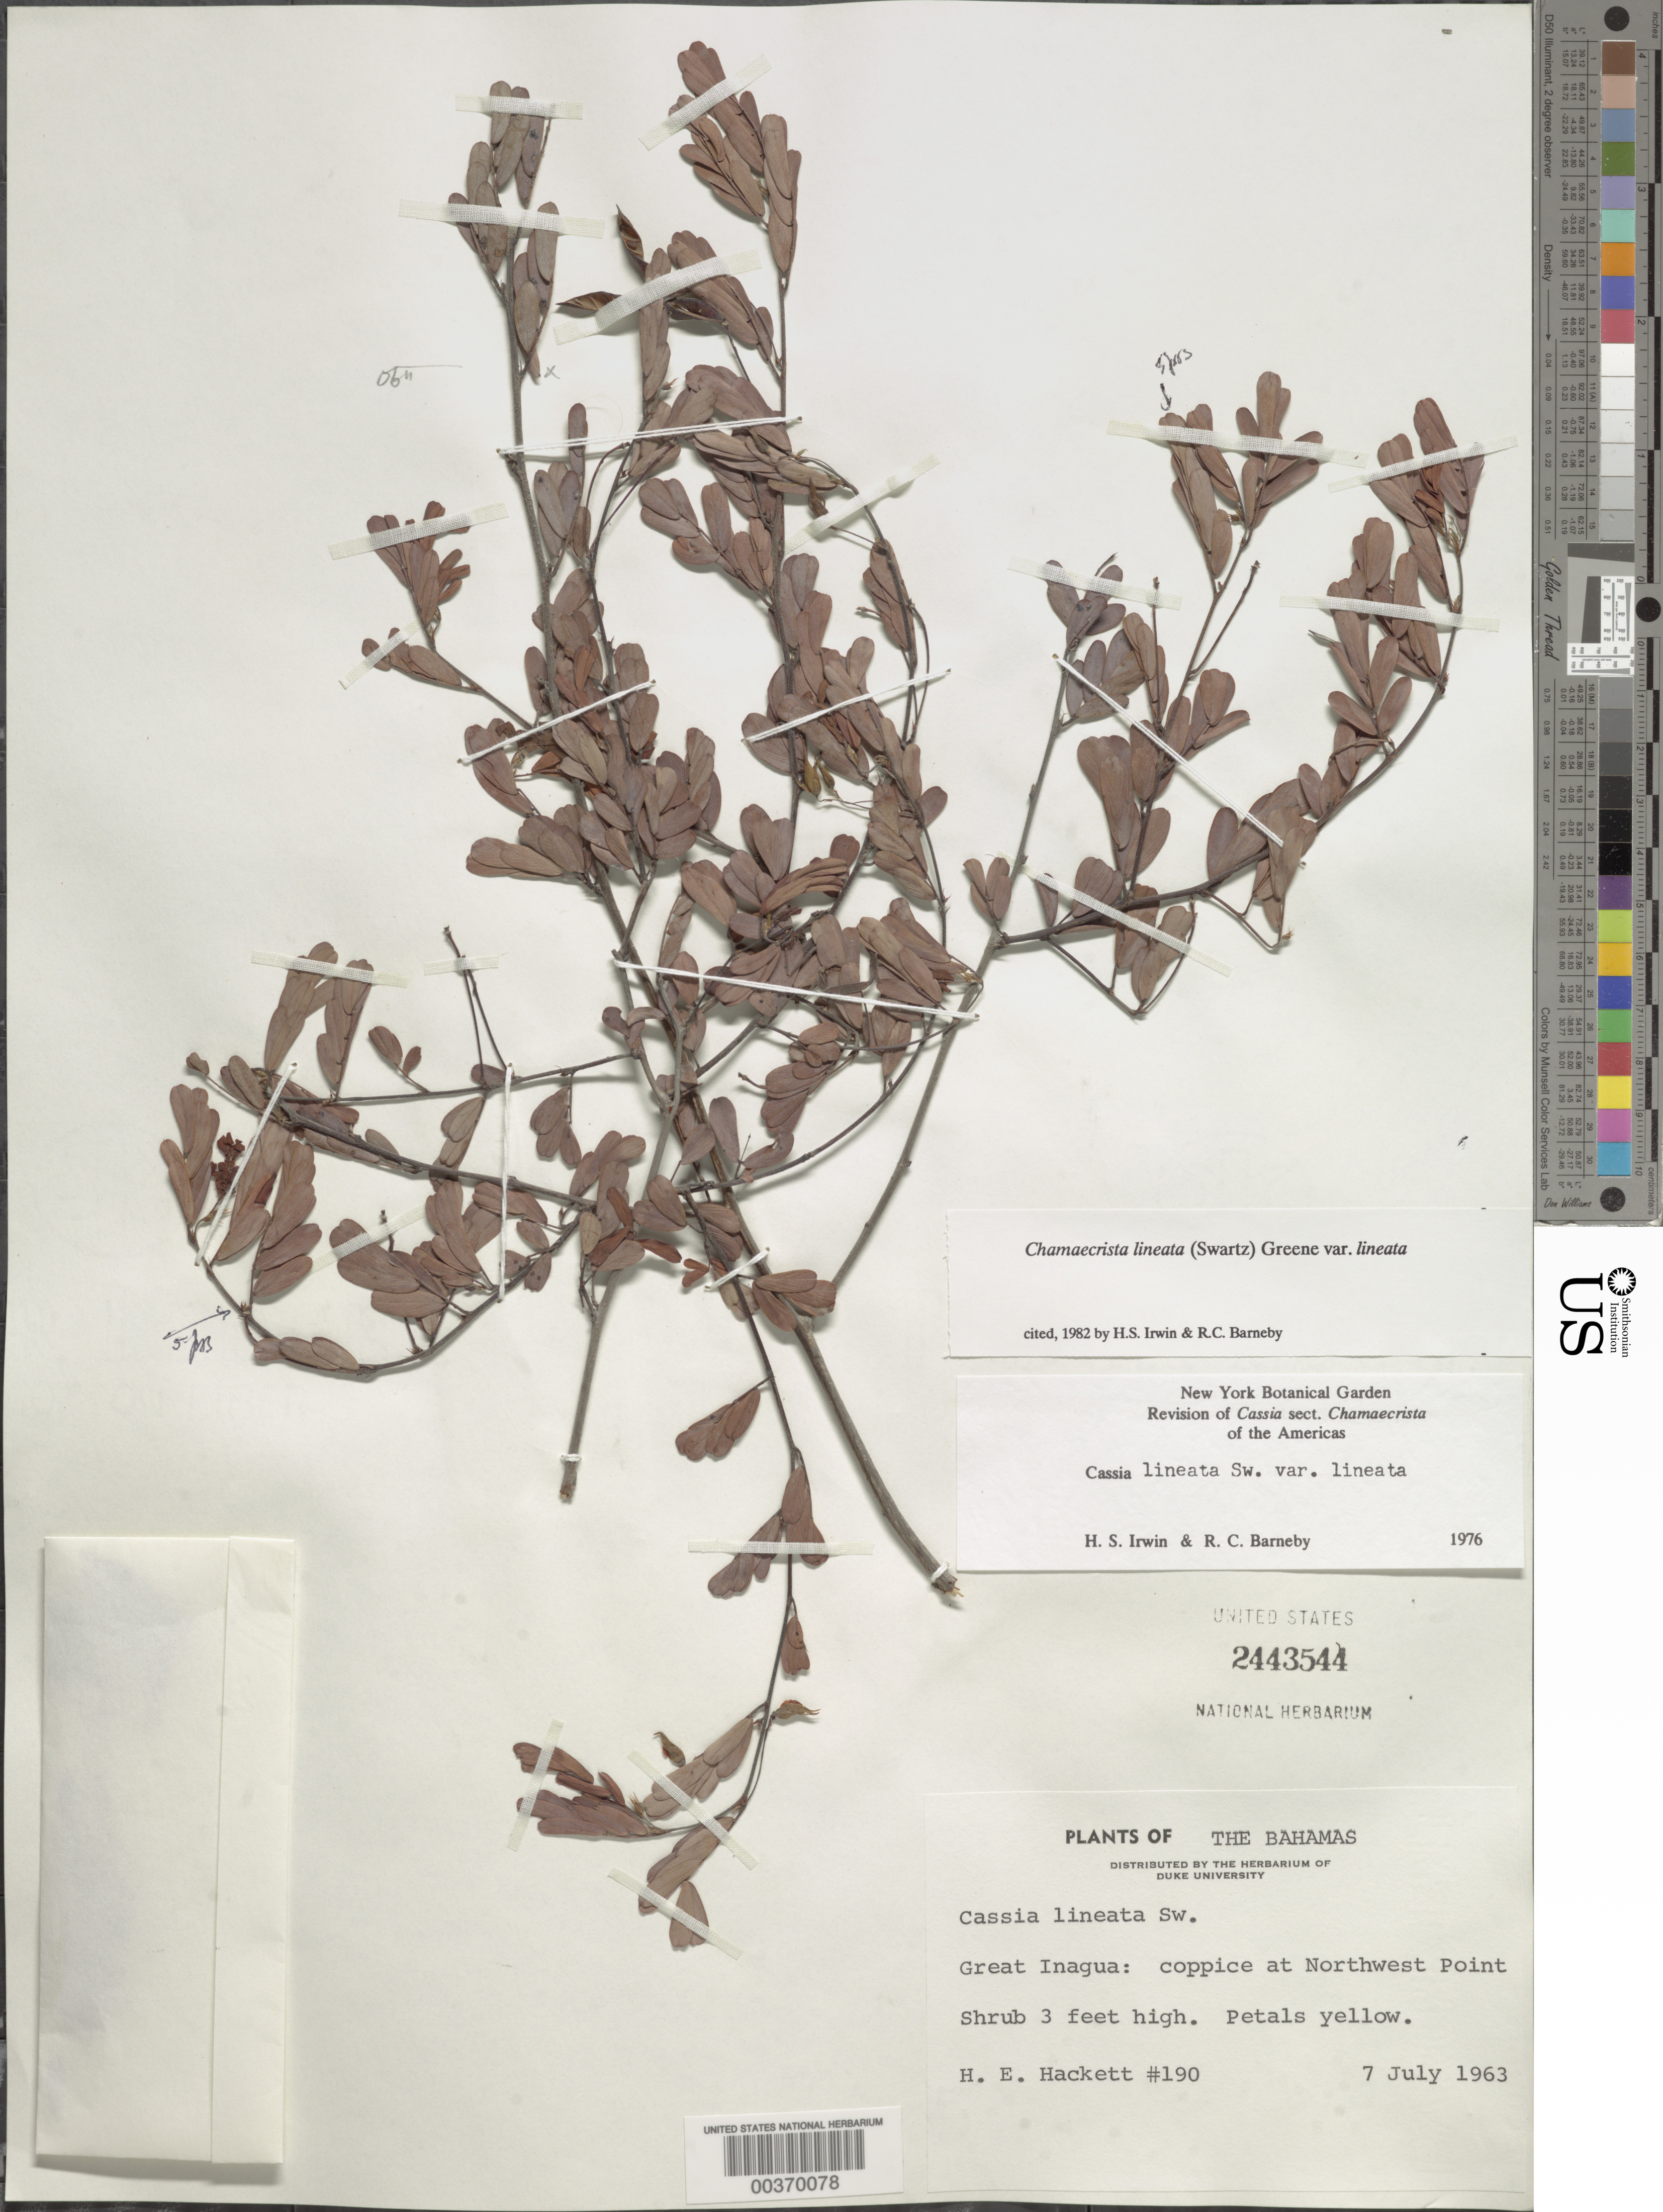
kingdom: Plantae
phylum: Tracheophyta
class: Magnoliopsida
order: Fabales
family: Fabaceae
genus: Chamaecrista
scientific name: Chamaecrista lineata var. lineata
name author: (Sw.) Greene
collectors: H. E. Hackett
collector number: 190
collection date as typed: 07 Jul 1963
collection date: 1963-07-07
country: Bahamas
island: Great Inagua Island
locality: At northwest point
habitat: Coppice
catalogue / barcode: US 2443544